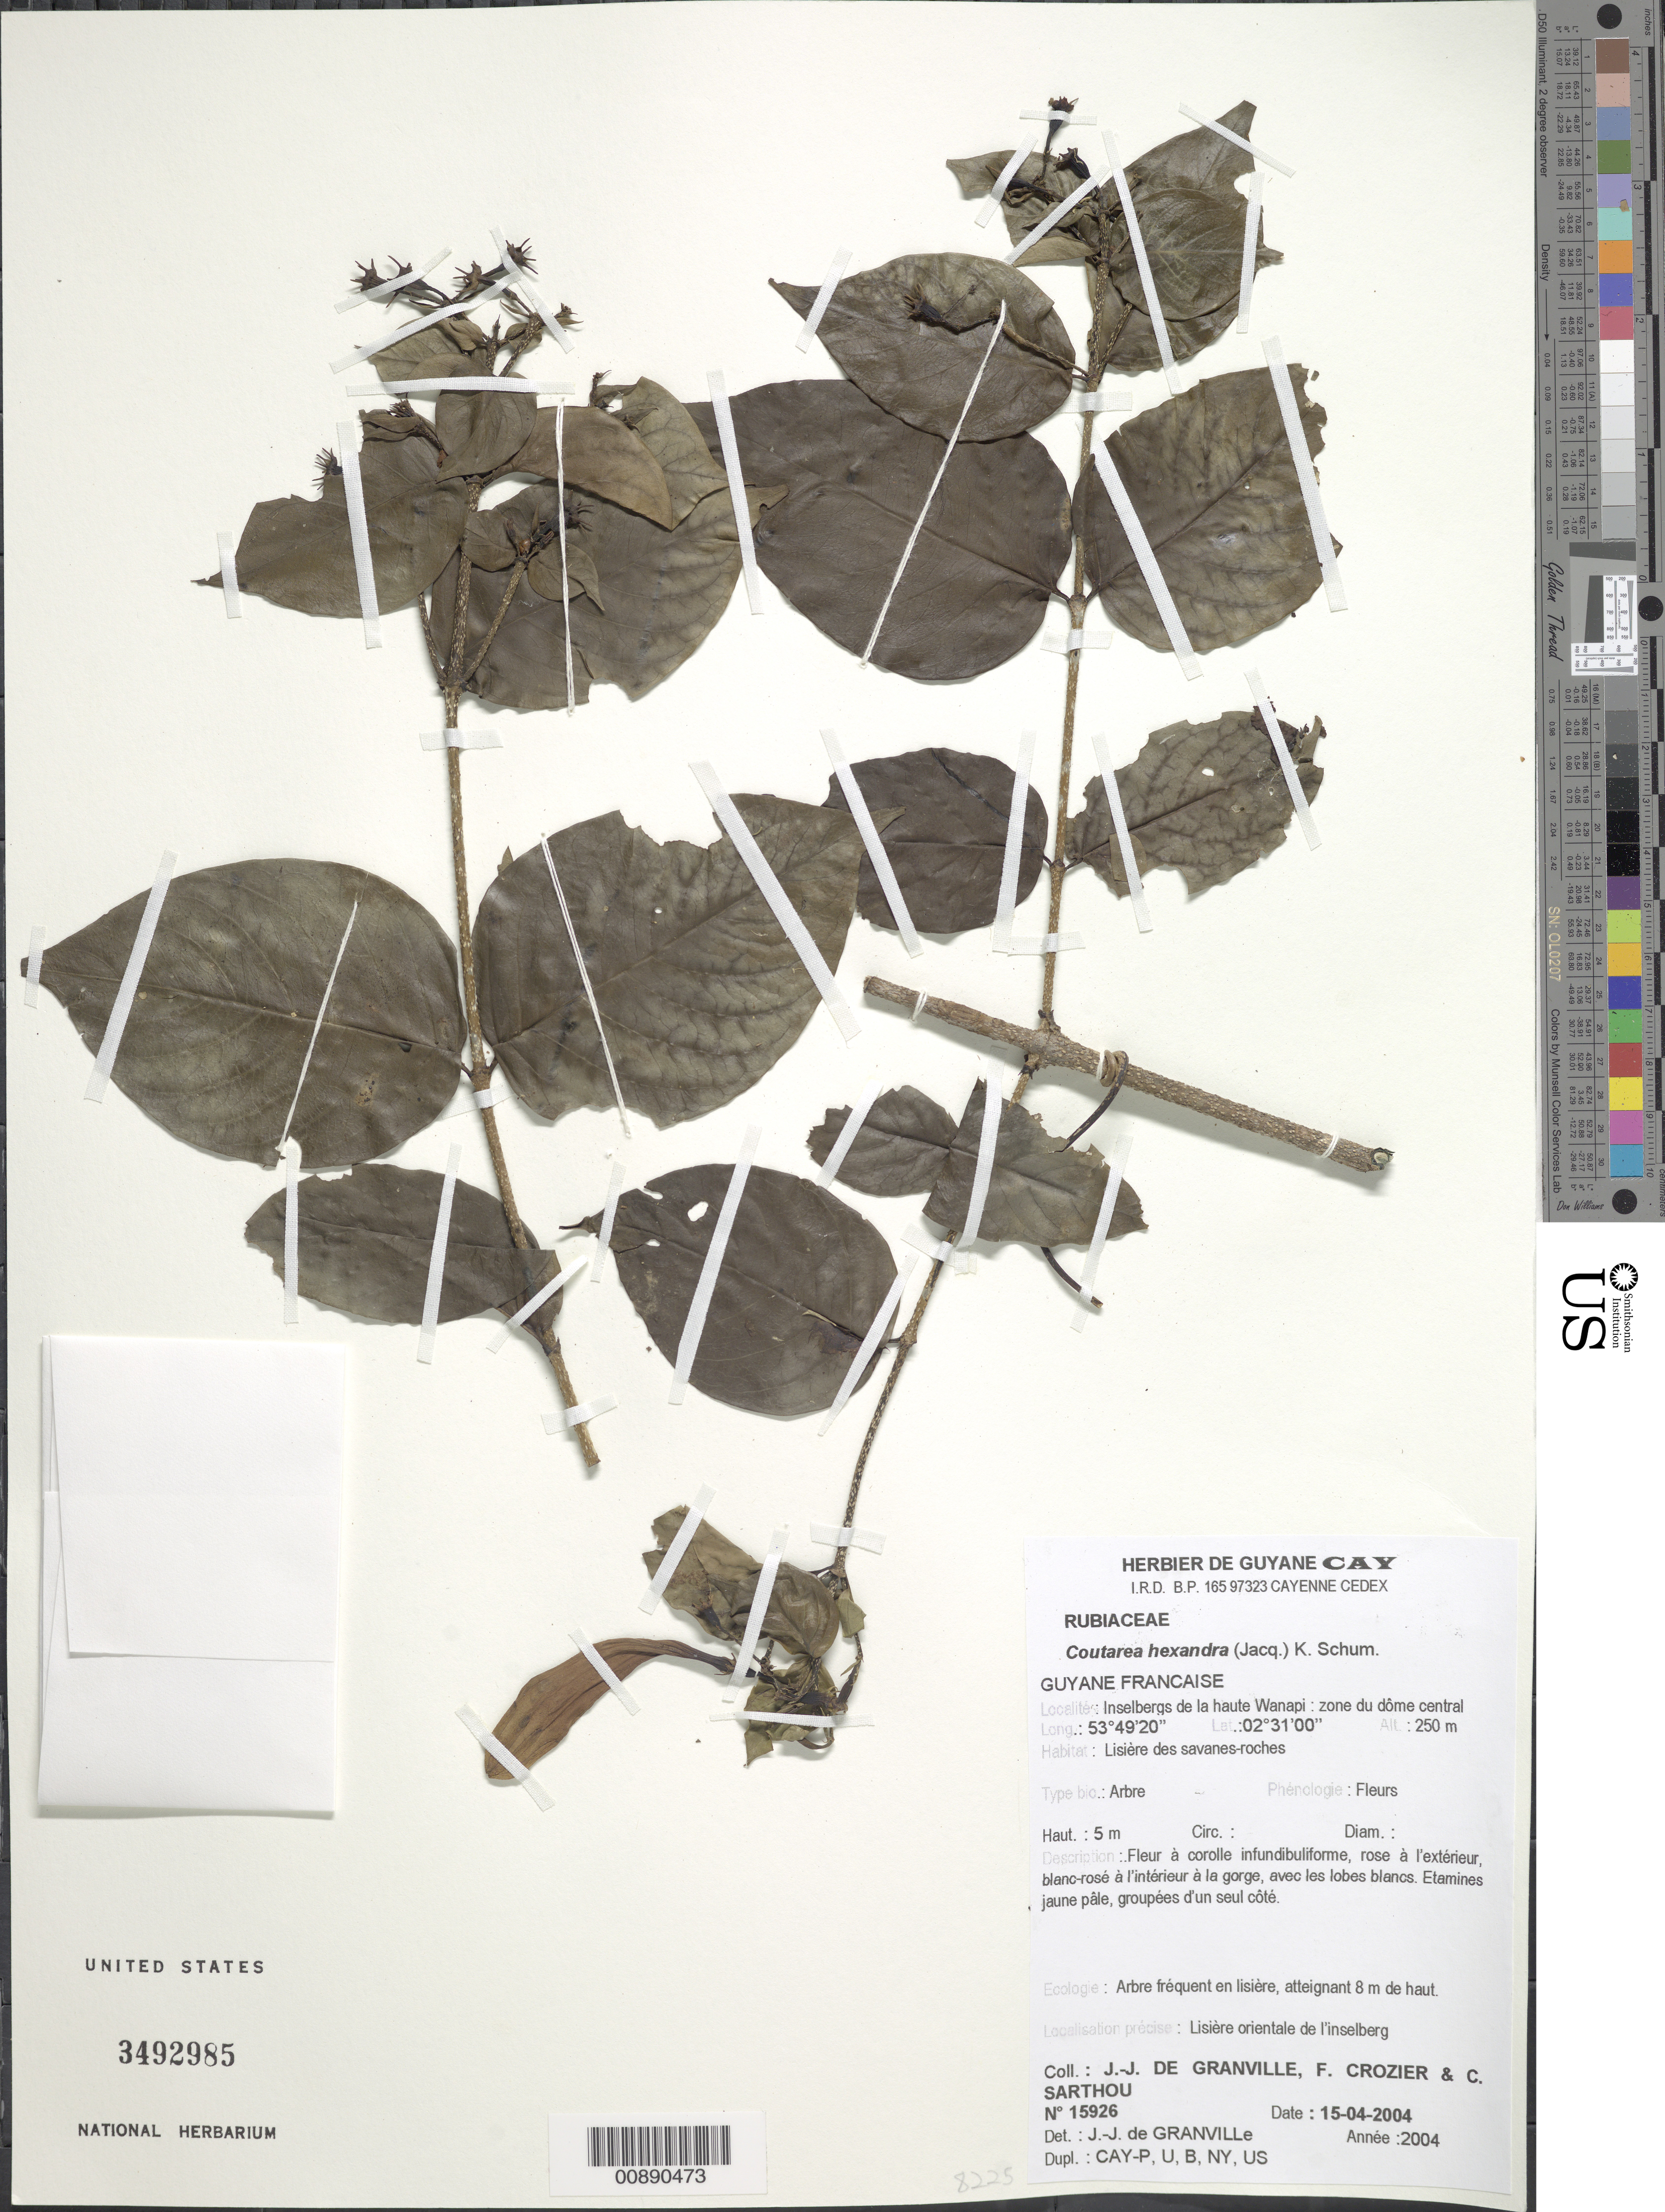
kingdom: Plantae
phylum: Tracheophyta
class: Magnoliopsida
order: Gentianales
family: Rubiaceae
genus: Coutarea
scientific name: Coutarea hexandra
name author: (Jacq.) K. Schum.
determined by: Granville, J. J. de, (CAY), Institut de Recherche pour le Developpement (IRD) (FRENCH GUIANA)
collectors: J.-J. de Granville, F. Crozier & C. Sarthou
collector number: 15926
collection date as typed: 15-Apr-04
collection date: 2004-04-15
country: French Guiana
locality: Inselbergs de la haute Wanapi, versant est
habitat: Lisière des savanes roches; en lisière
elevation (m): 250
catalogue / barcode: US 3492985